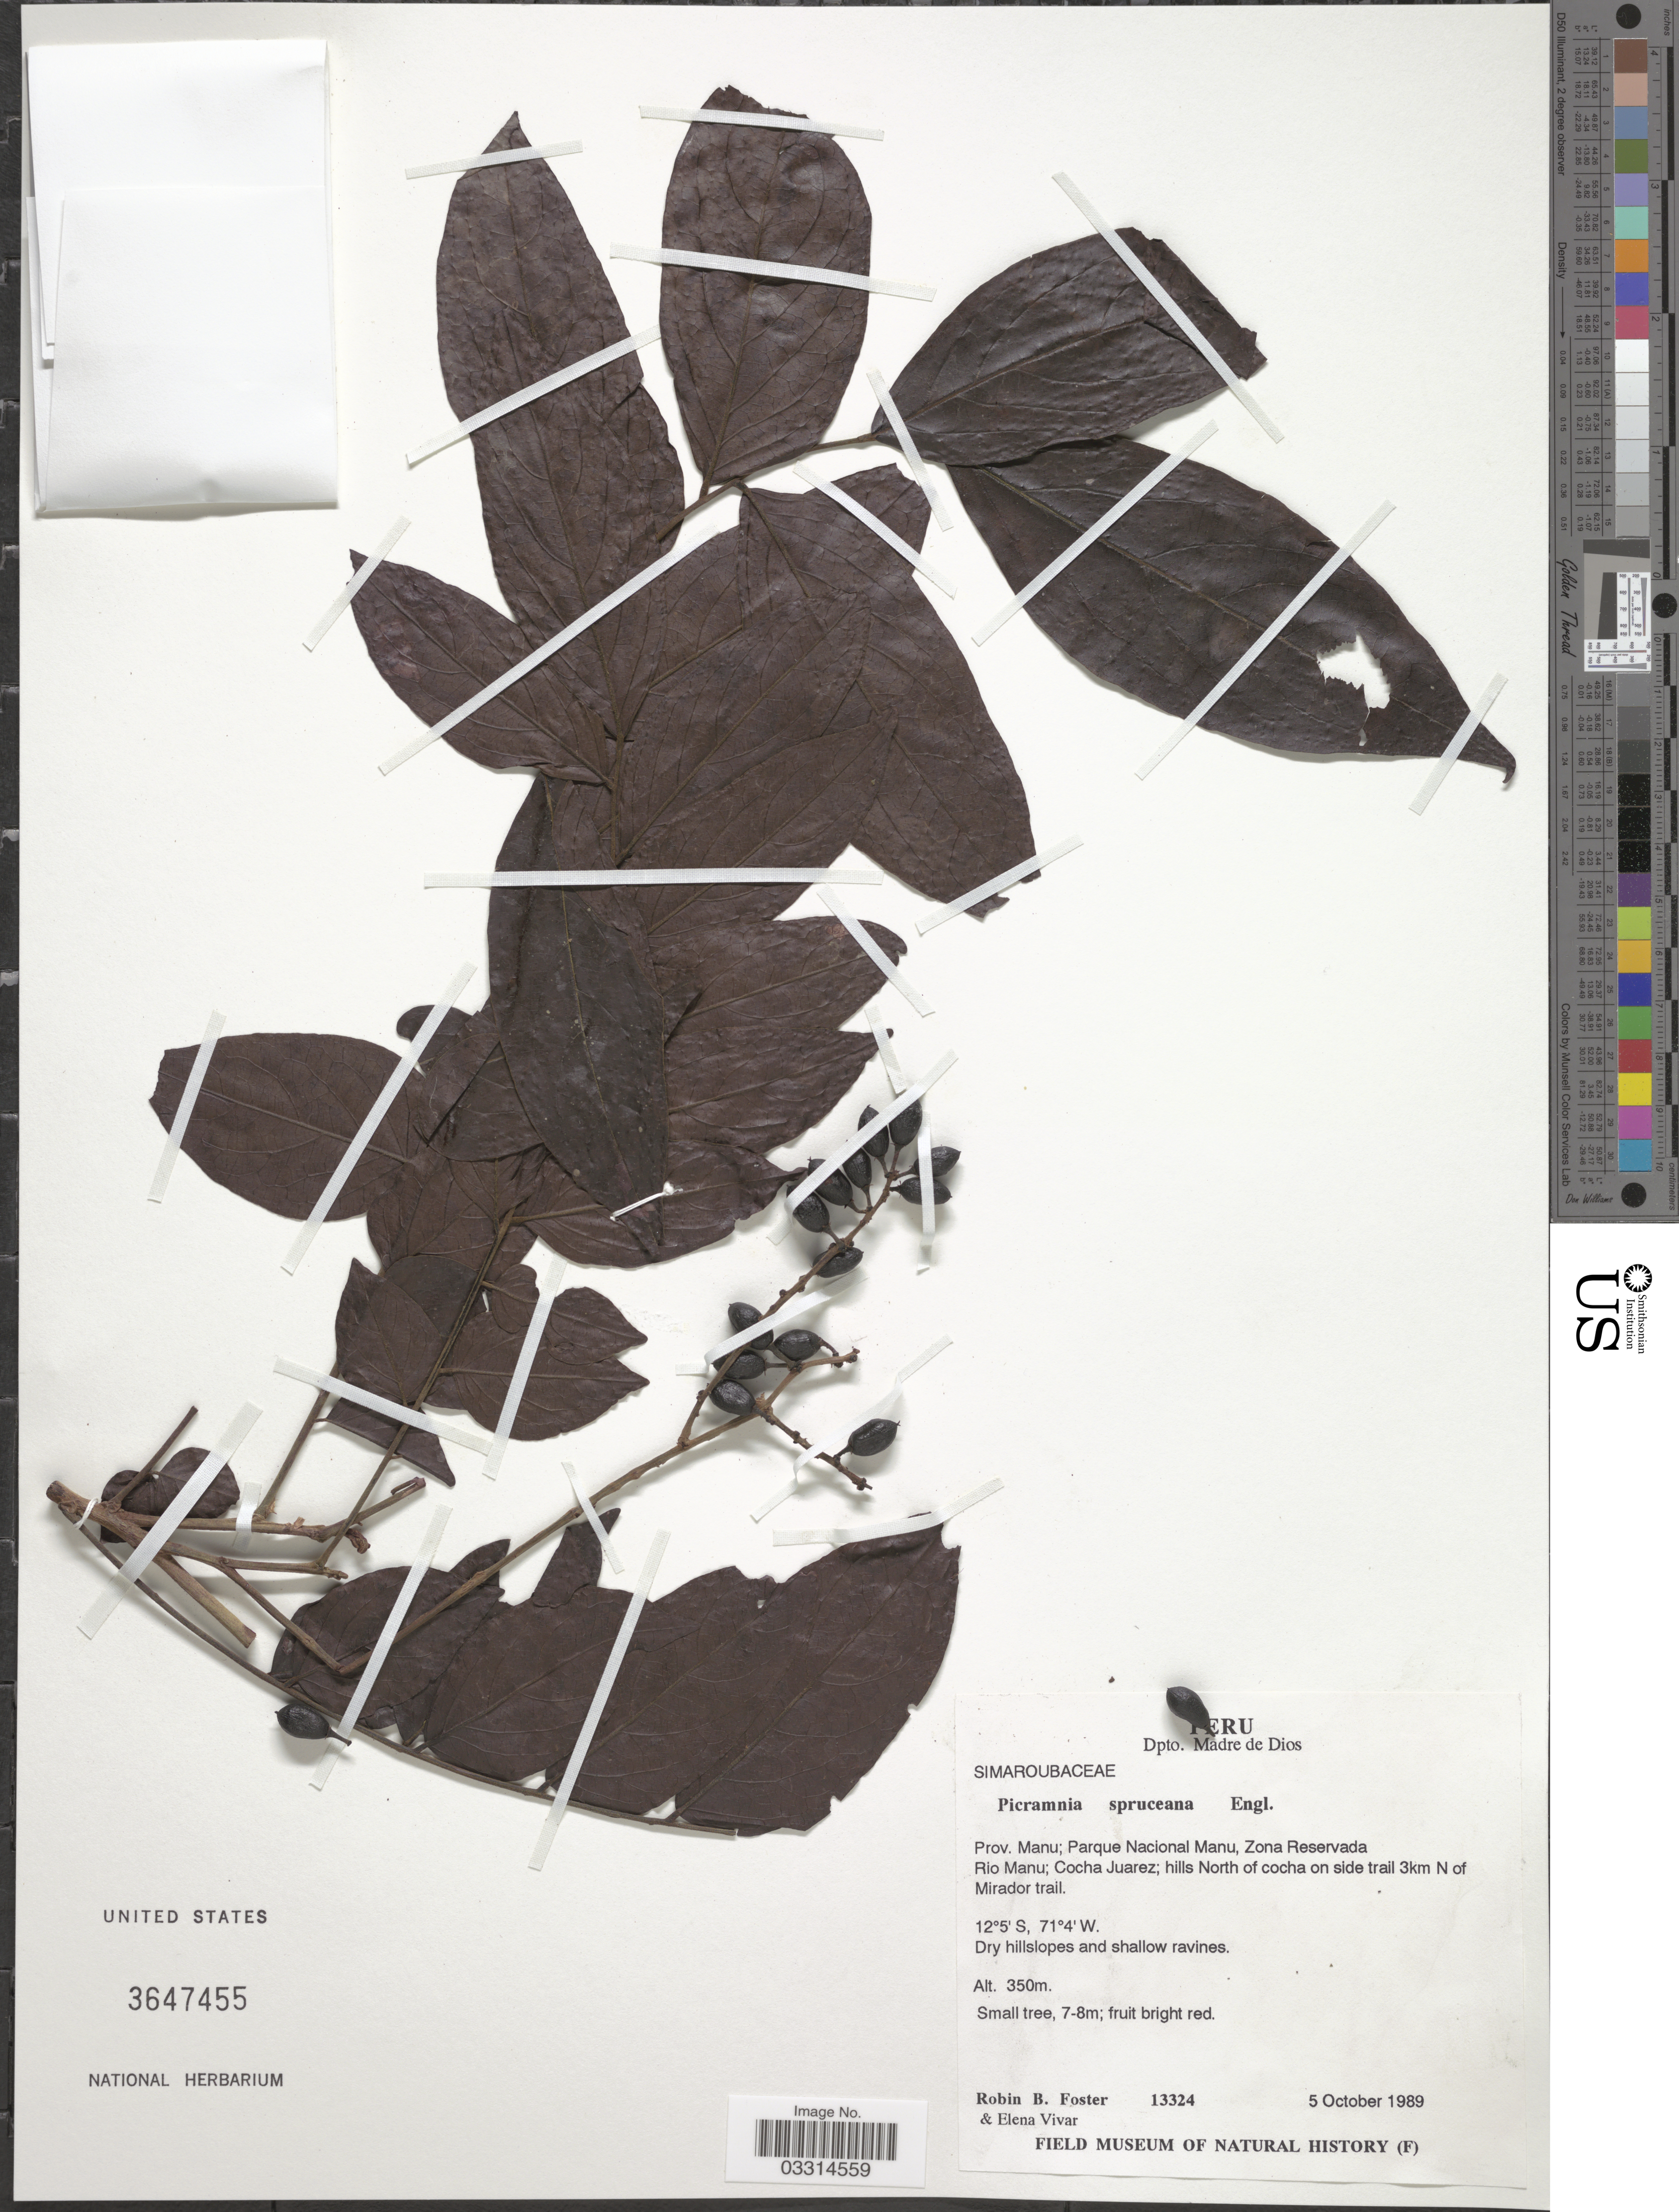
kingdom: Plantae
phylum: Tracheophyta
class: Magnoliopsida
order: Picramniales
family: Picramniaceae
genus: Picramnia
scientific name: Picramnia sellowii subsp. spruceana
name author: (Engl.) Pirani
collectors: R. B. Foster & E. Vivar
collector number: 13324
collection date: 1989-10-05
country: Peru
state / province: Madre de Dios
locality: Dpto. Madre de Dios. Prov. Manu; Parque Nacional Manu, Zona Reservada Rio Manu; Cocha Juarez; hills North of cocha on side trail 3km N of Mirador trail.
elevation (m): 350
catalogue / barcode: US 3647455